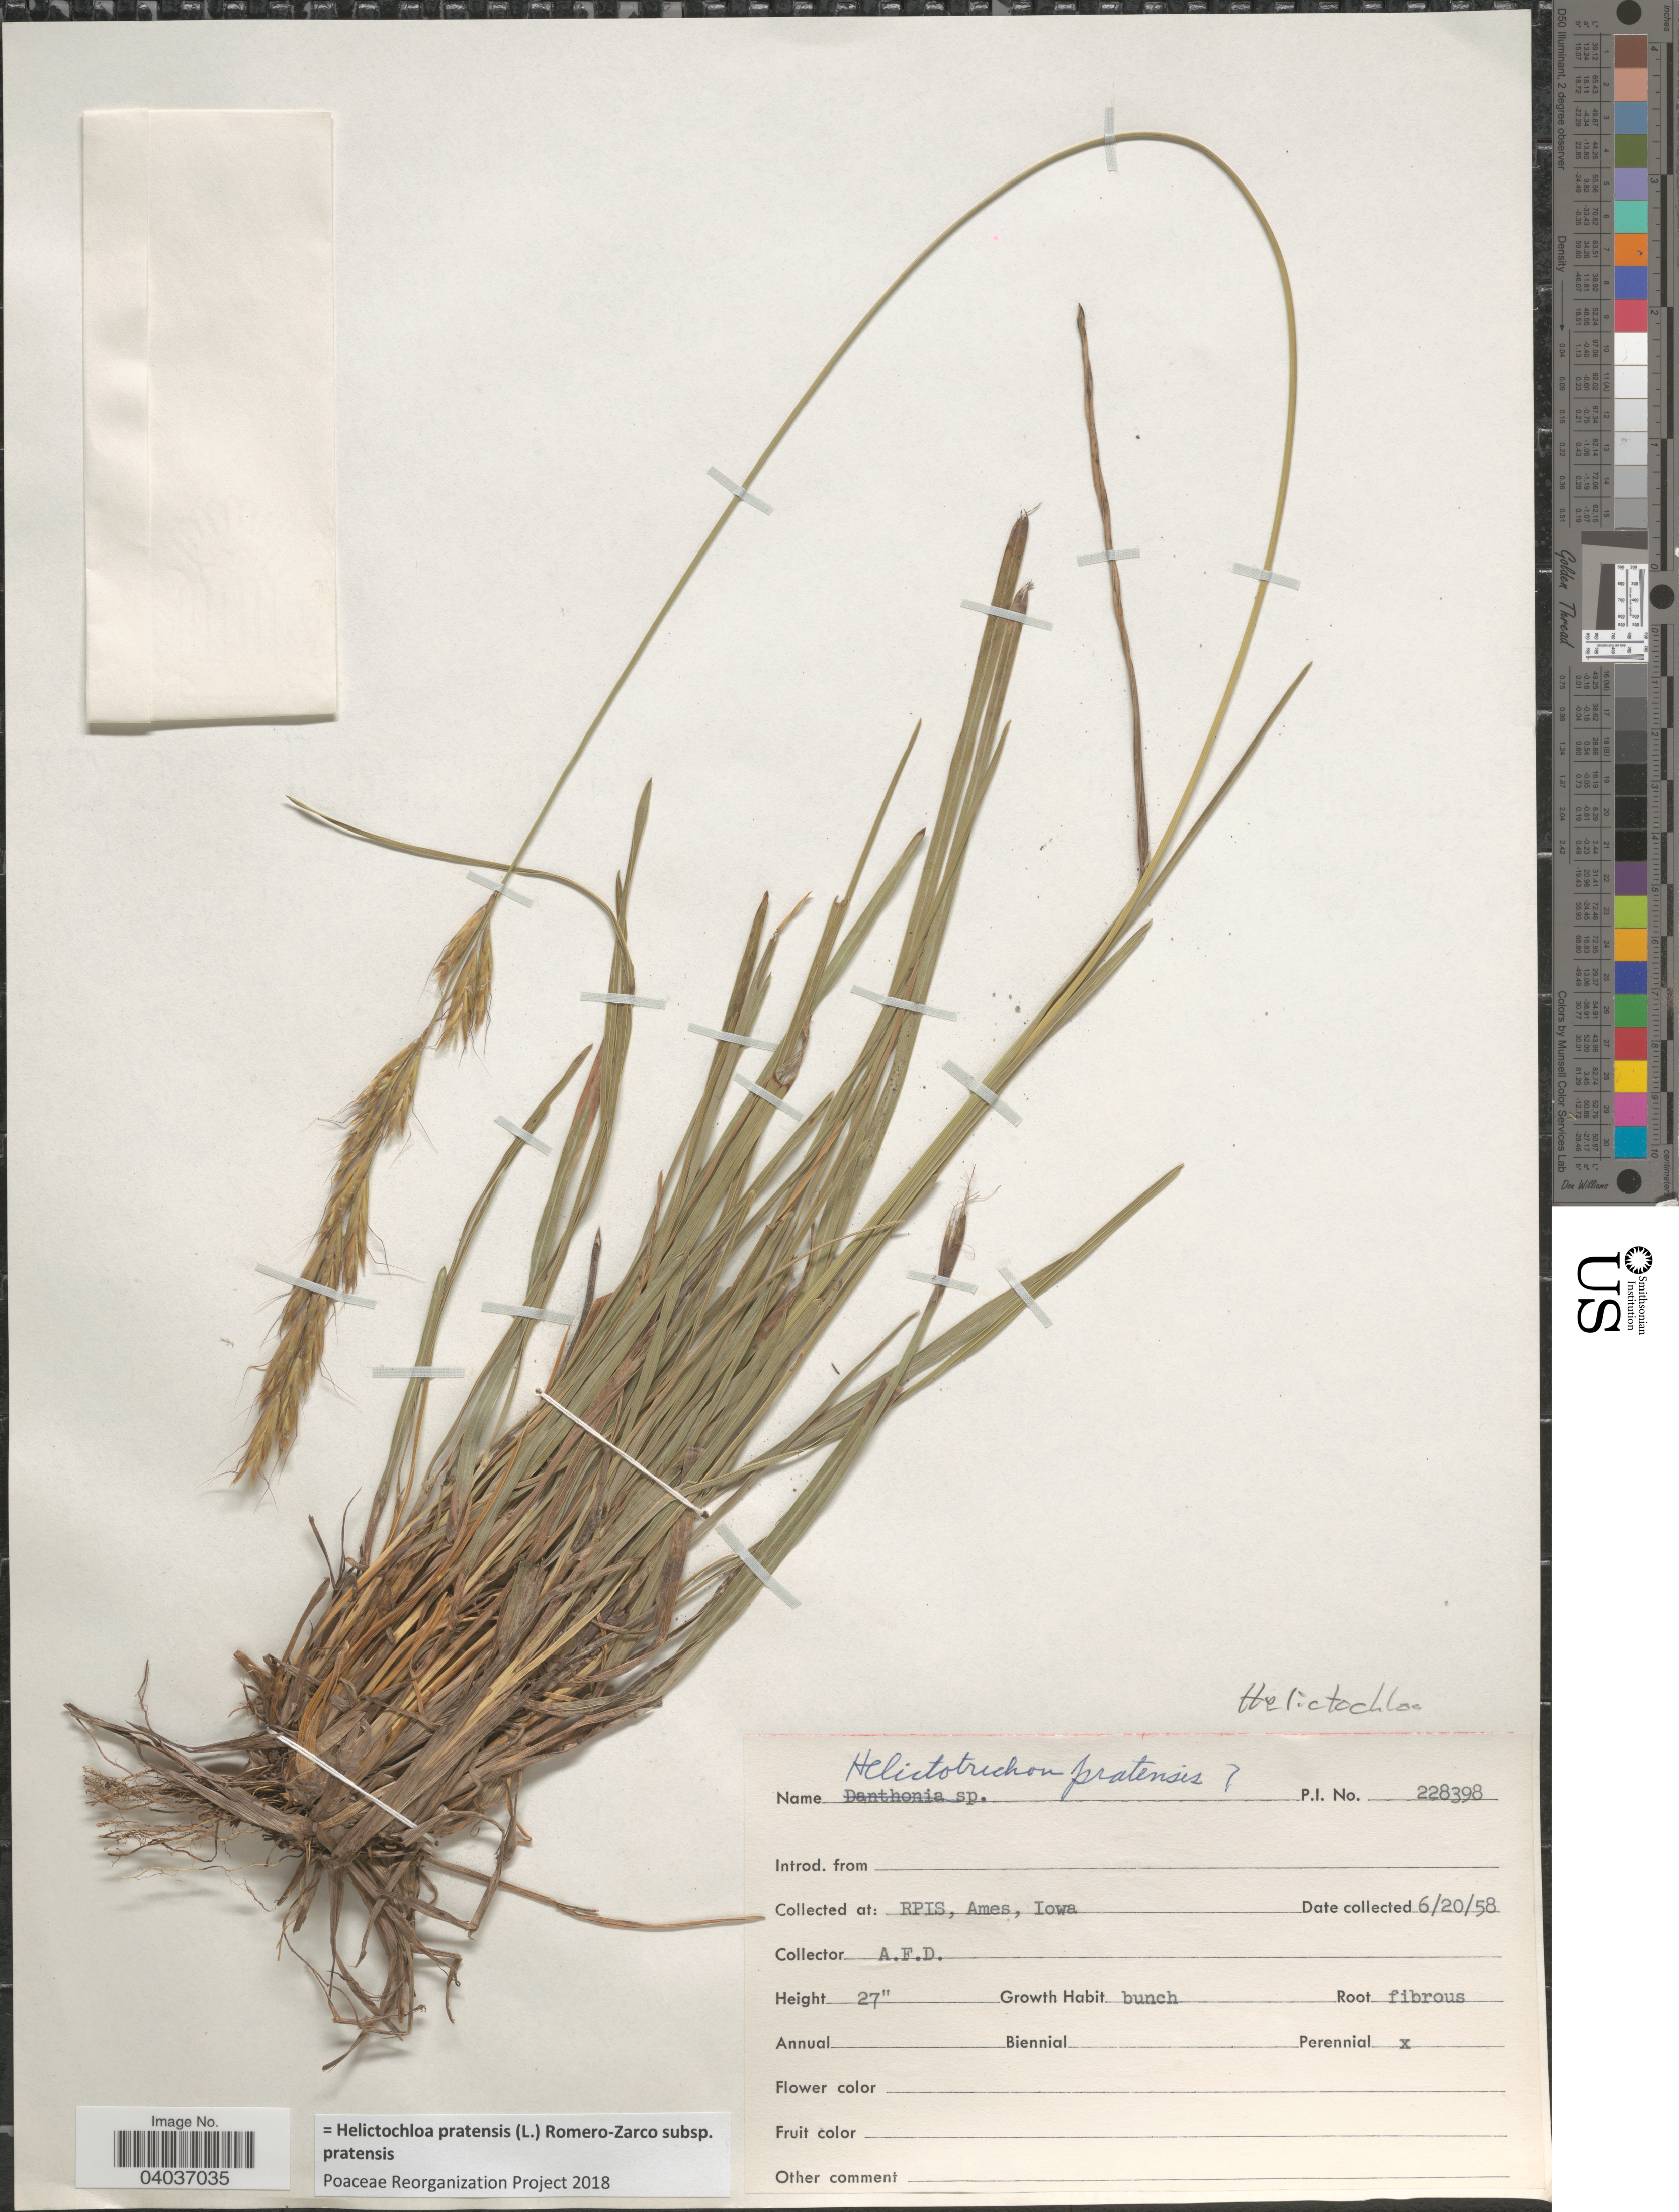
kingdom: Plantae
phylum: Tracheophyta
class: Liliopsida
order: Poales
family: Poaceae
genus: Helictochloa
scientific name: Helictochloa pratensis subsp. pratensis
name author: (L.) Romero-Zarco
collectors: A. D.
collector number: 228398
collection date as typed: Transcribed d/m/y: 20/6/58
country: United States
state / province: Iowa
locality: RPIS, Ames.